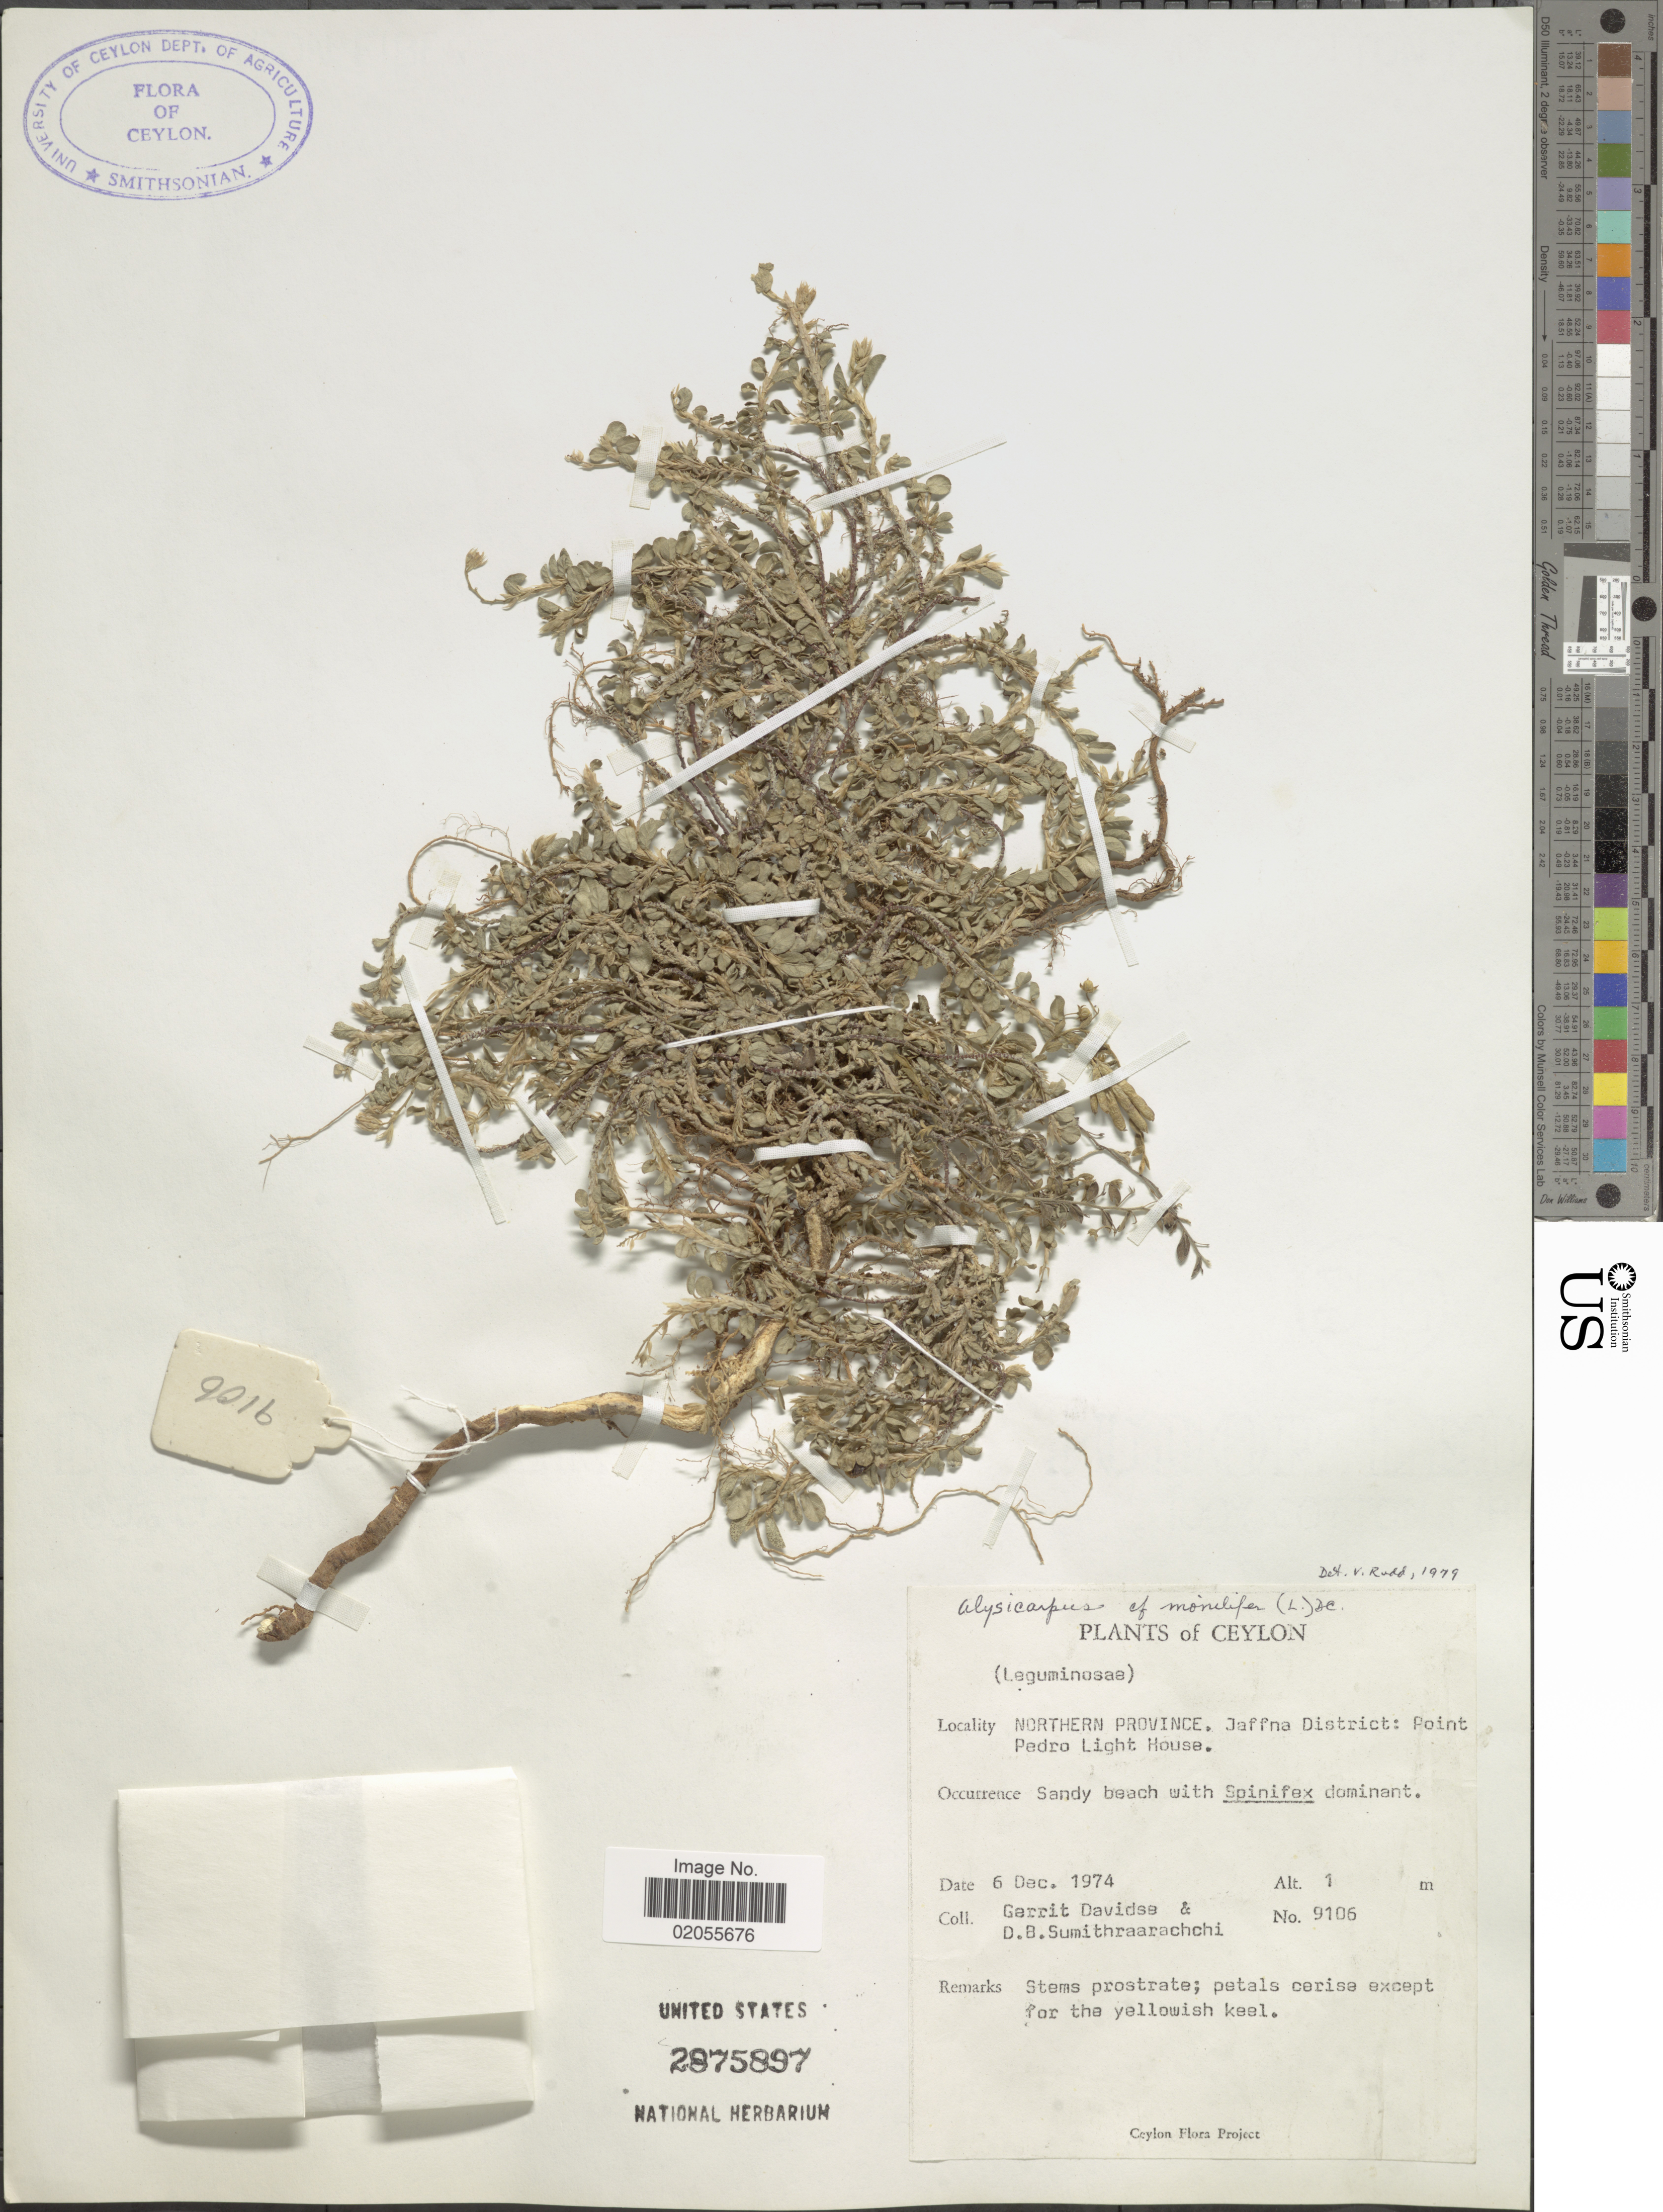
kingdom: Plantae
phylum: Tracheophyta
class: Magnoliopsida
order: Fabales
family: Fabaceae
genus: Alysicarpus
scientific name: Alysicarpus monilifer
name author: (L.) DC.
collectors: G. Davidse & D. B. Sumithraarachchi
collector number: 9106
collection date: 1974-12-06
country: Sri Lanka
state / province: Northern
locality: Ceylon, Jaffna District: point Pedro Light House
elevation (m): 1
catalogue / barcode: US 2875897